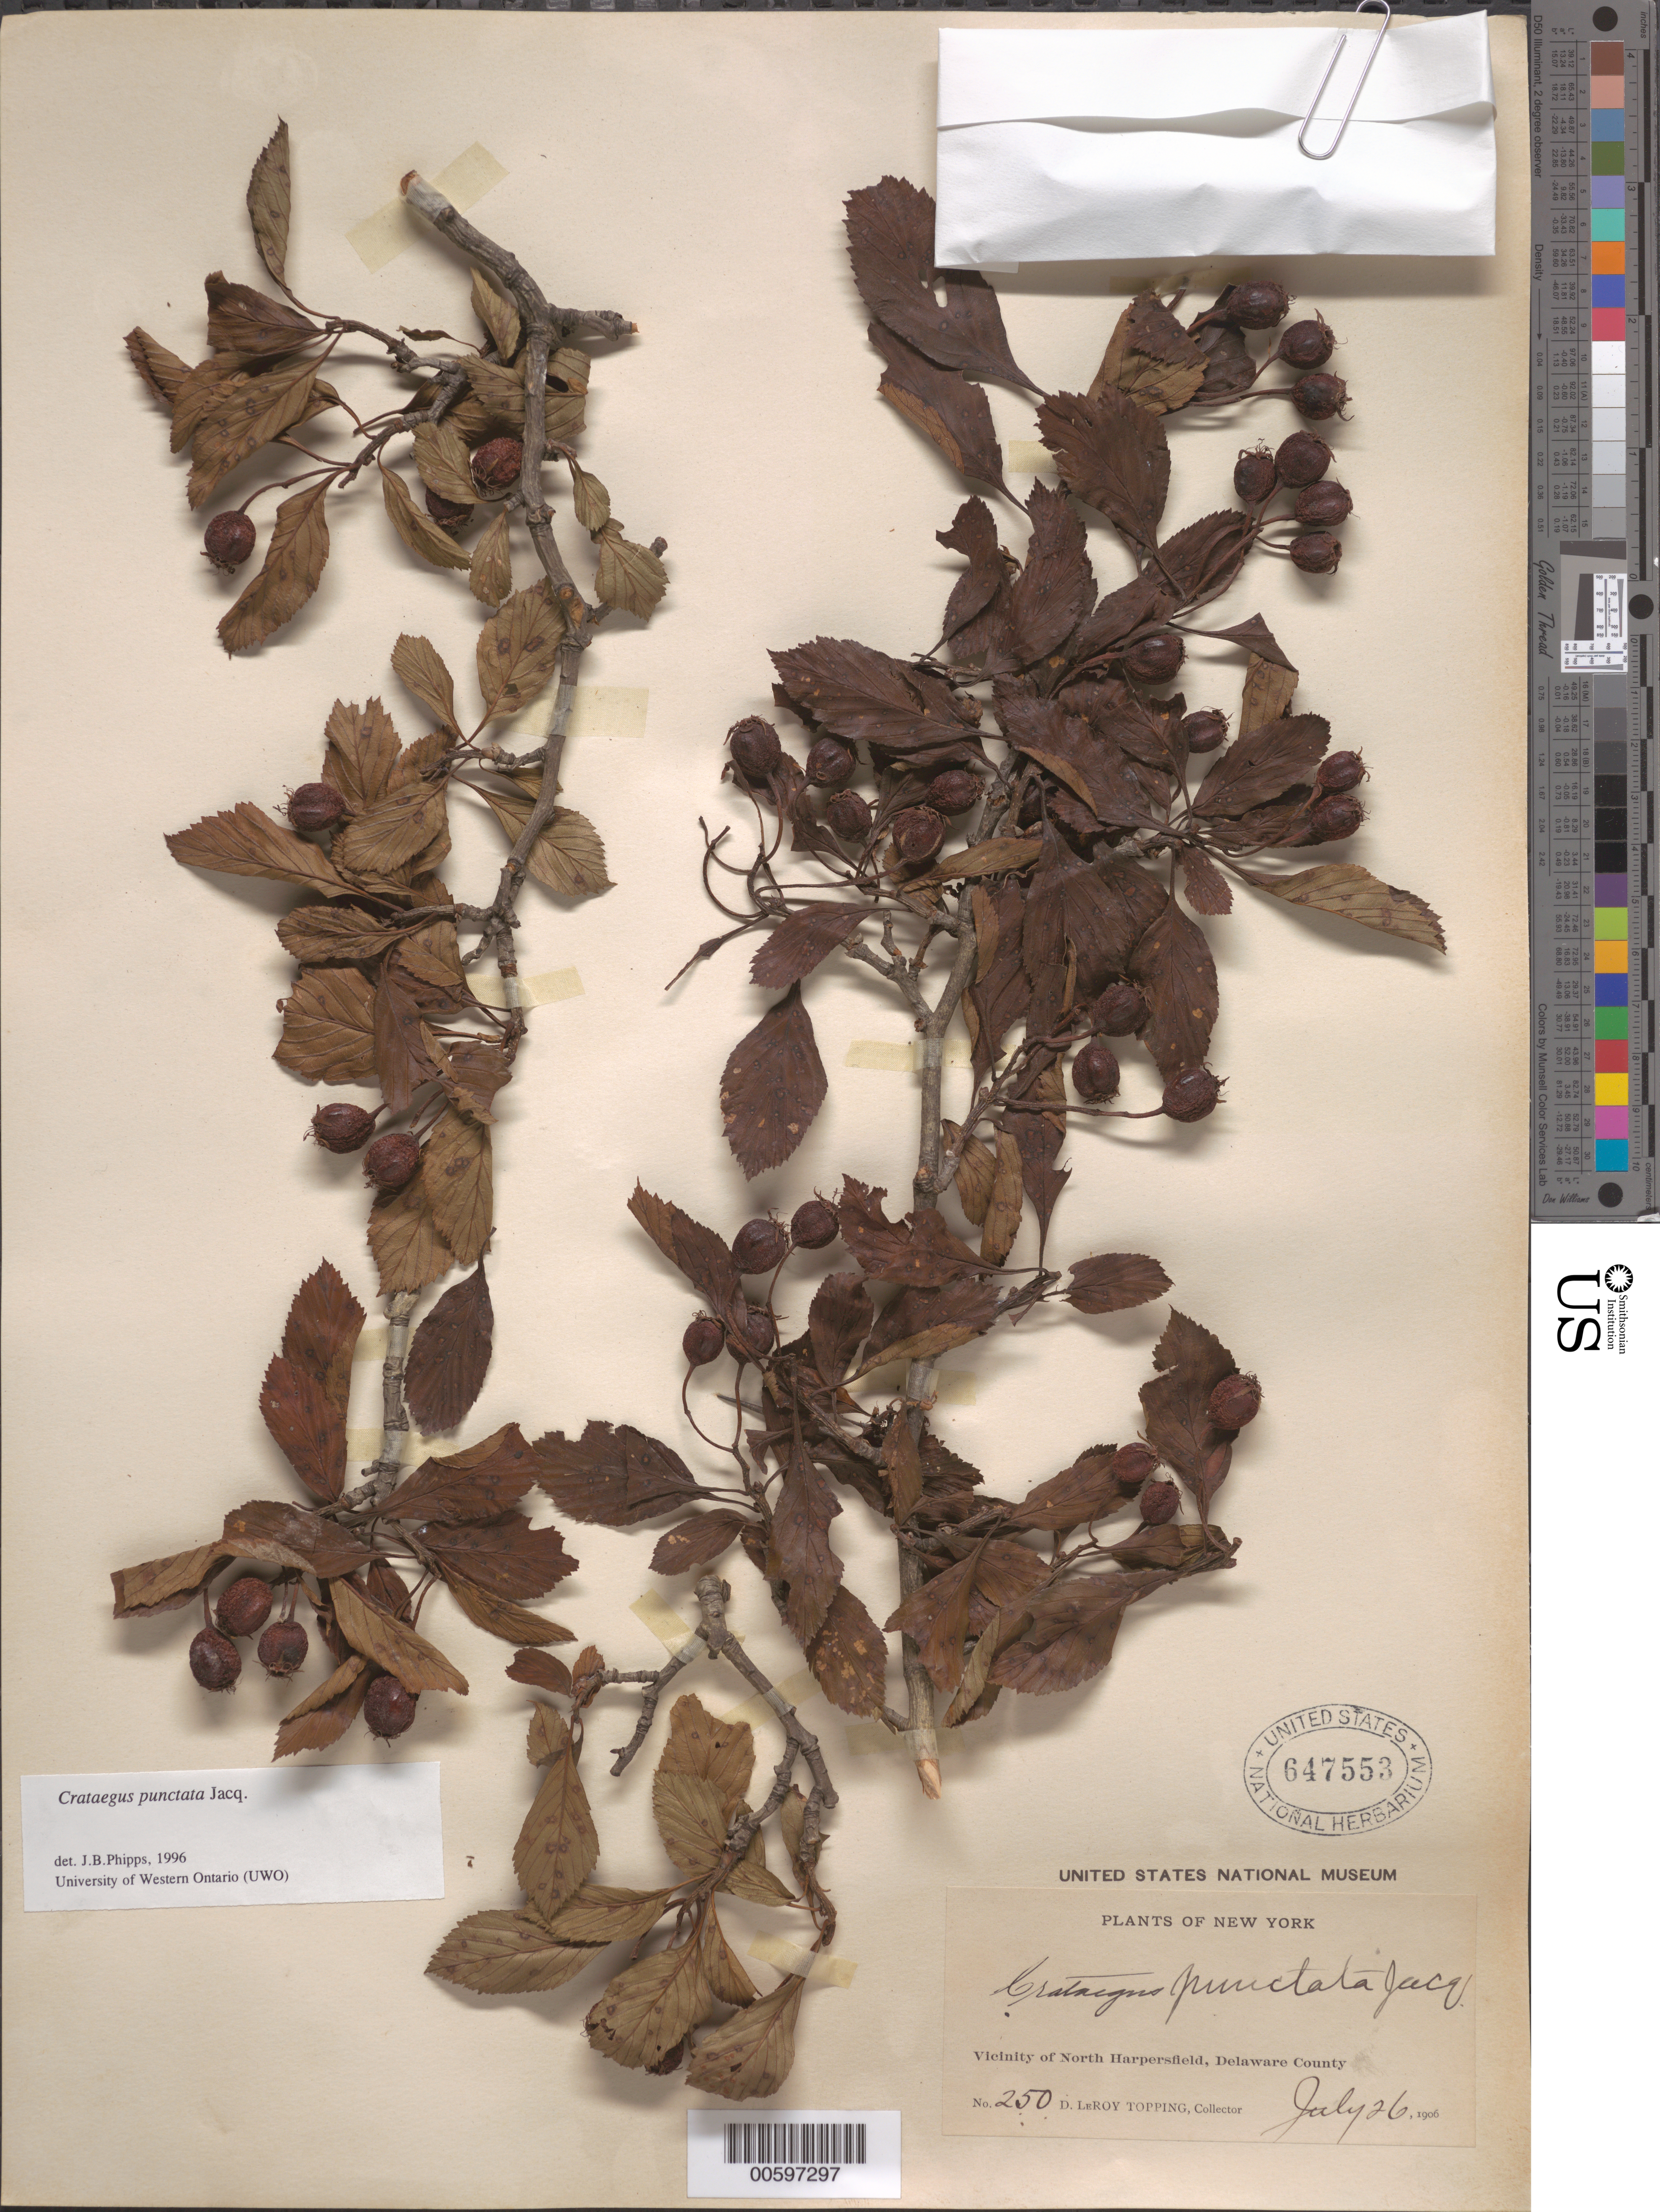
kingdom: Plantae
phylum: Tracheophyta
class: Magnoliopsida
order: Rosales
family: Rosaceae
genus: Crataegus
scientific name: Crataegus punctata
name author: Jacq.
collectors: D. L. Topping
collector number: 250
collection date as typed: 26 Jul 1906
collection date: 1906-07-26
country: United States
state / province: New York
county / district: Delaware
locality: Vicinity of North Harpersfield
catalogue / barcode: US 647553